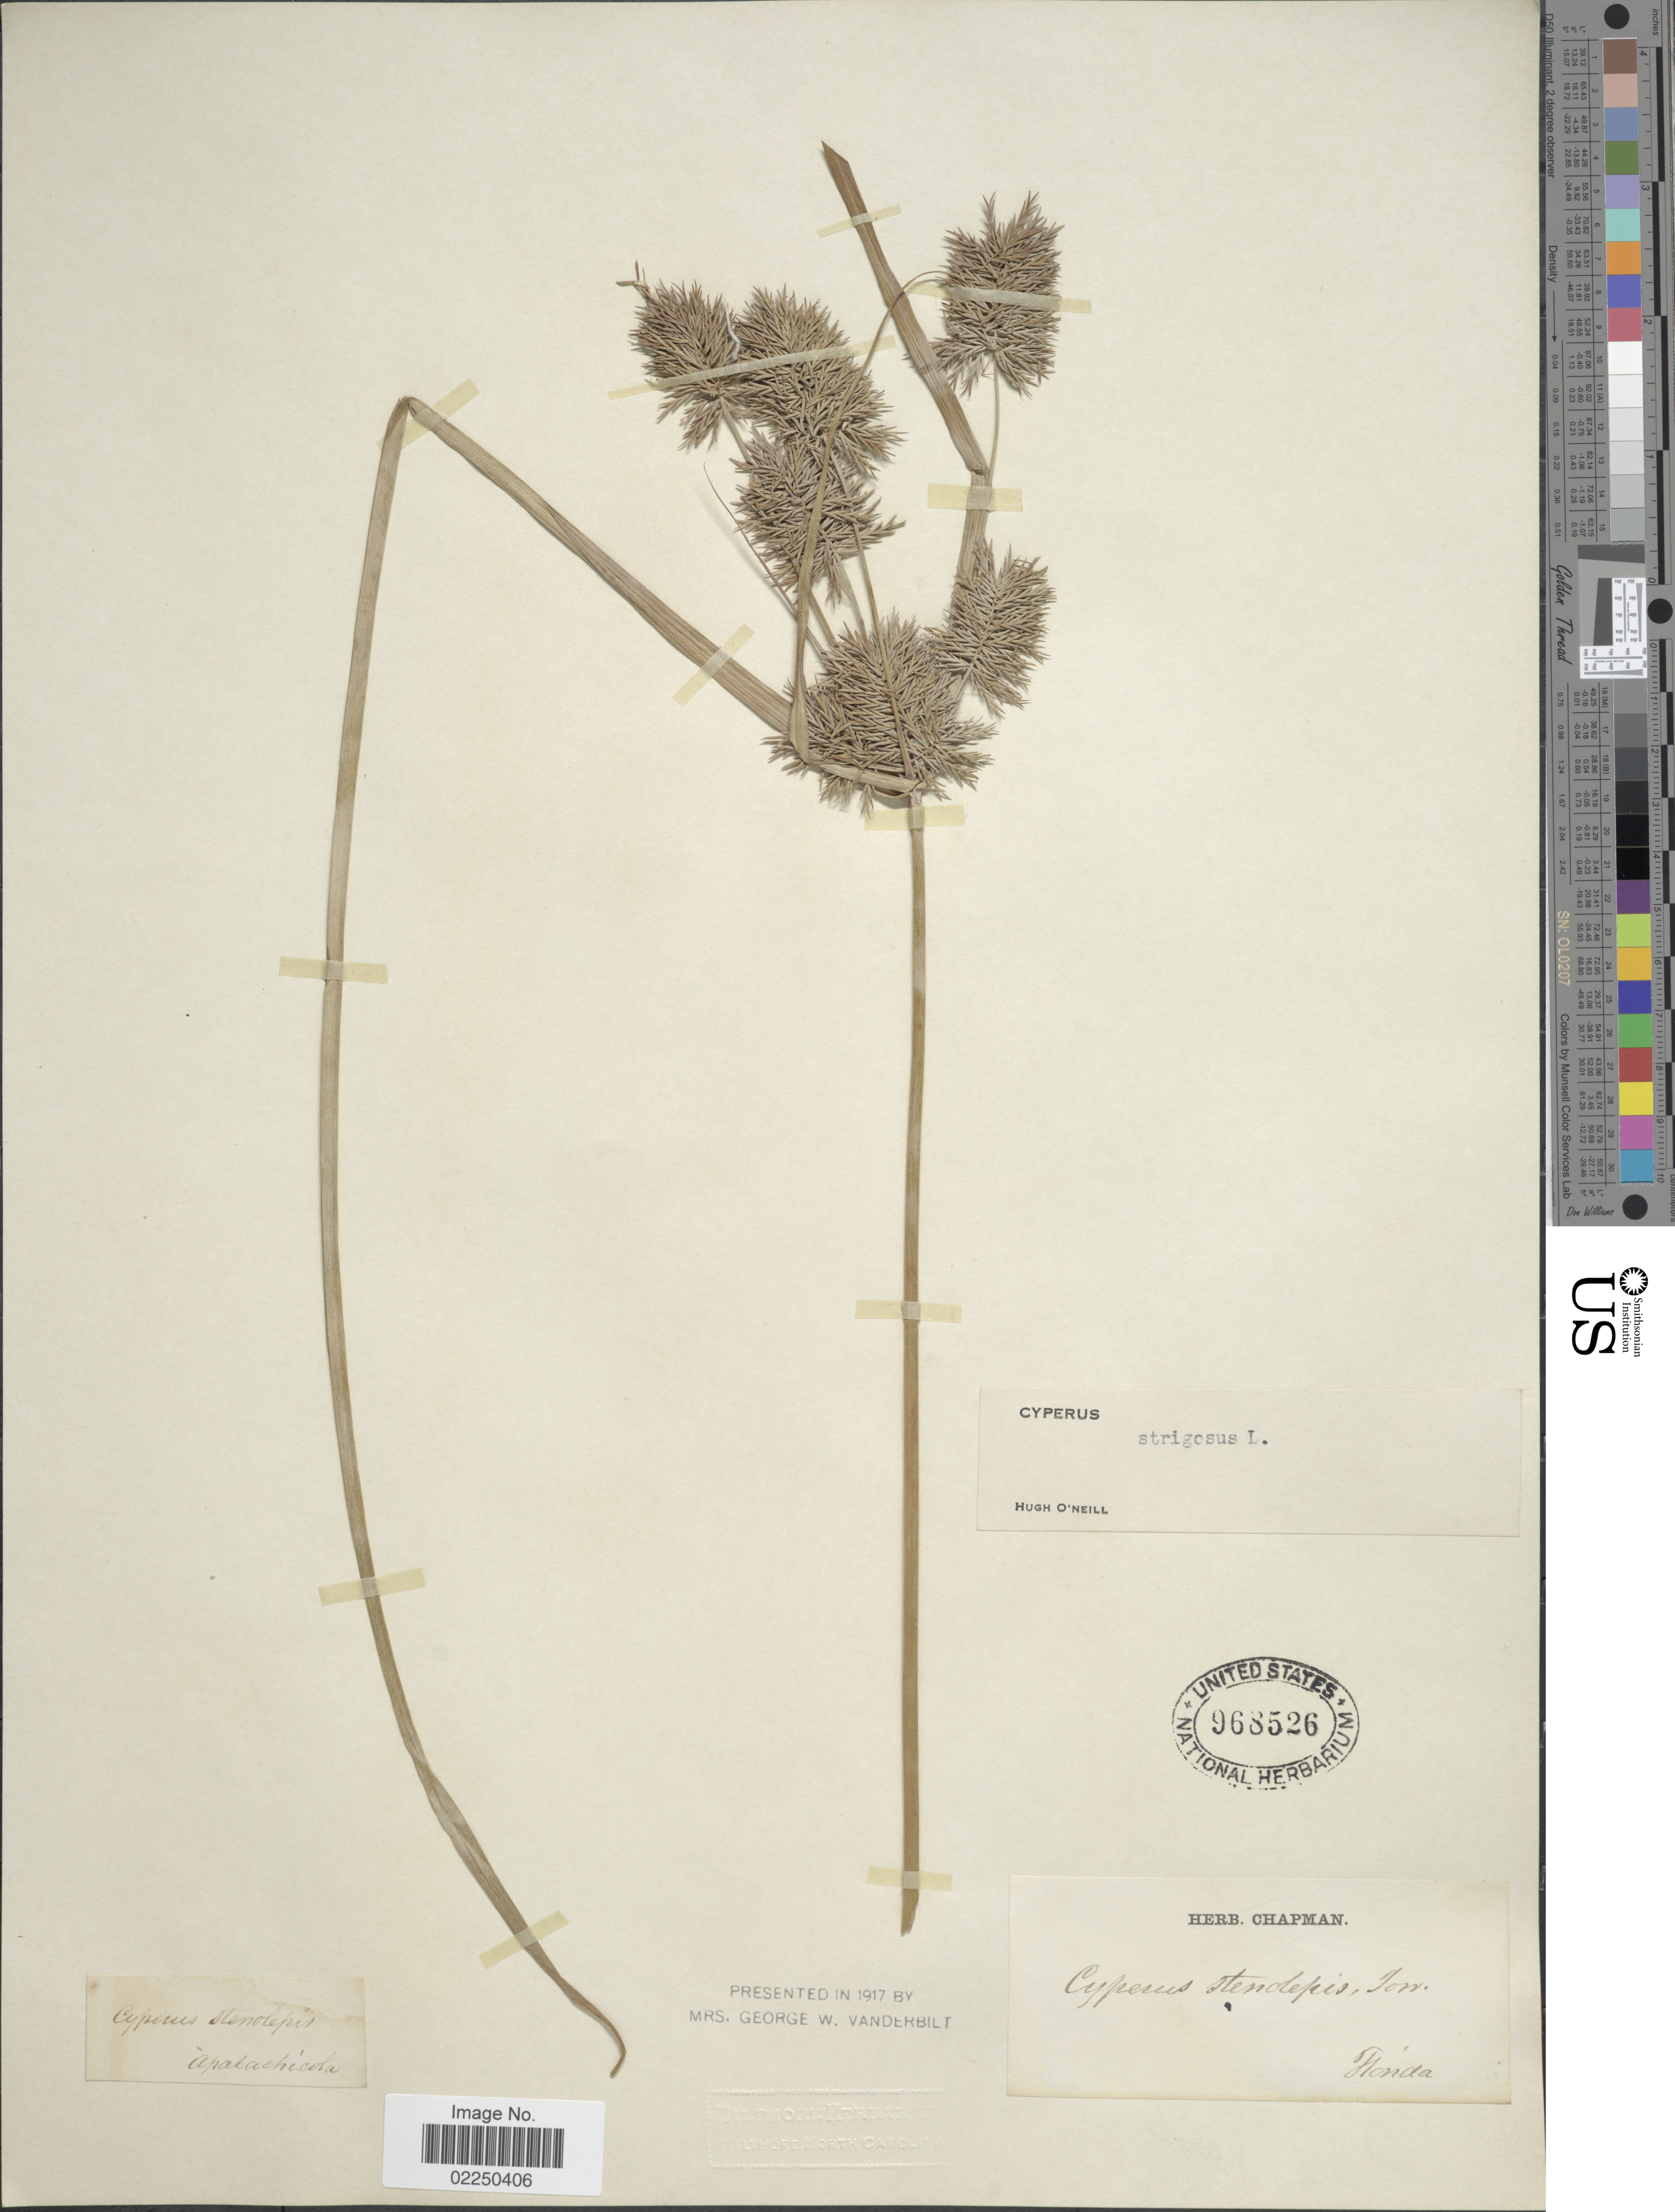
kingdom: Plantae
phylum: Tracheophyta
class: Liliopsida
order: Poales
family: Cyperaceae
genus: Cyperus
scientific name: Cyperus strigosus var. stenolepis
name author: (Torr.) Kük.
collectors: ex herb. Chapman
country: United States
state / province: Florida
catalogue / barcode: US 968526